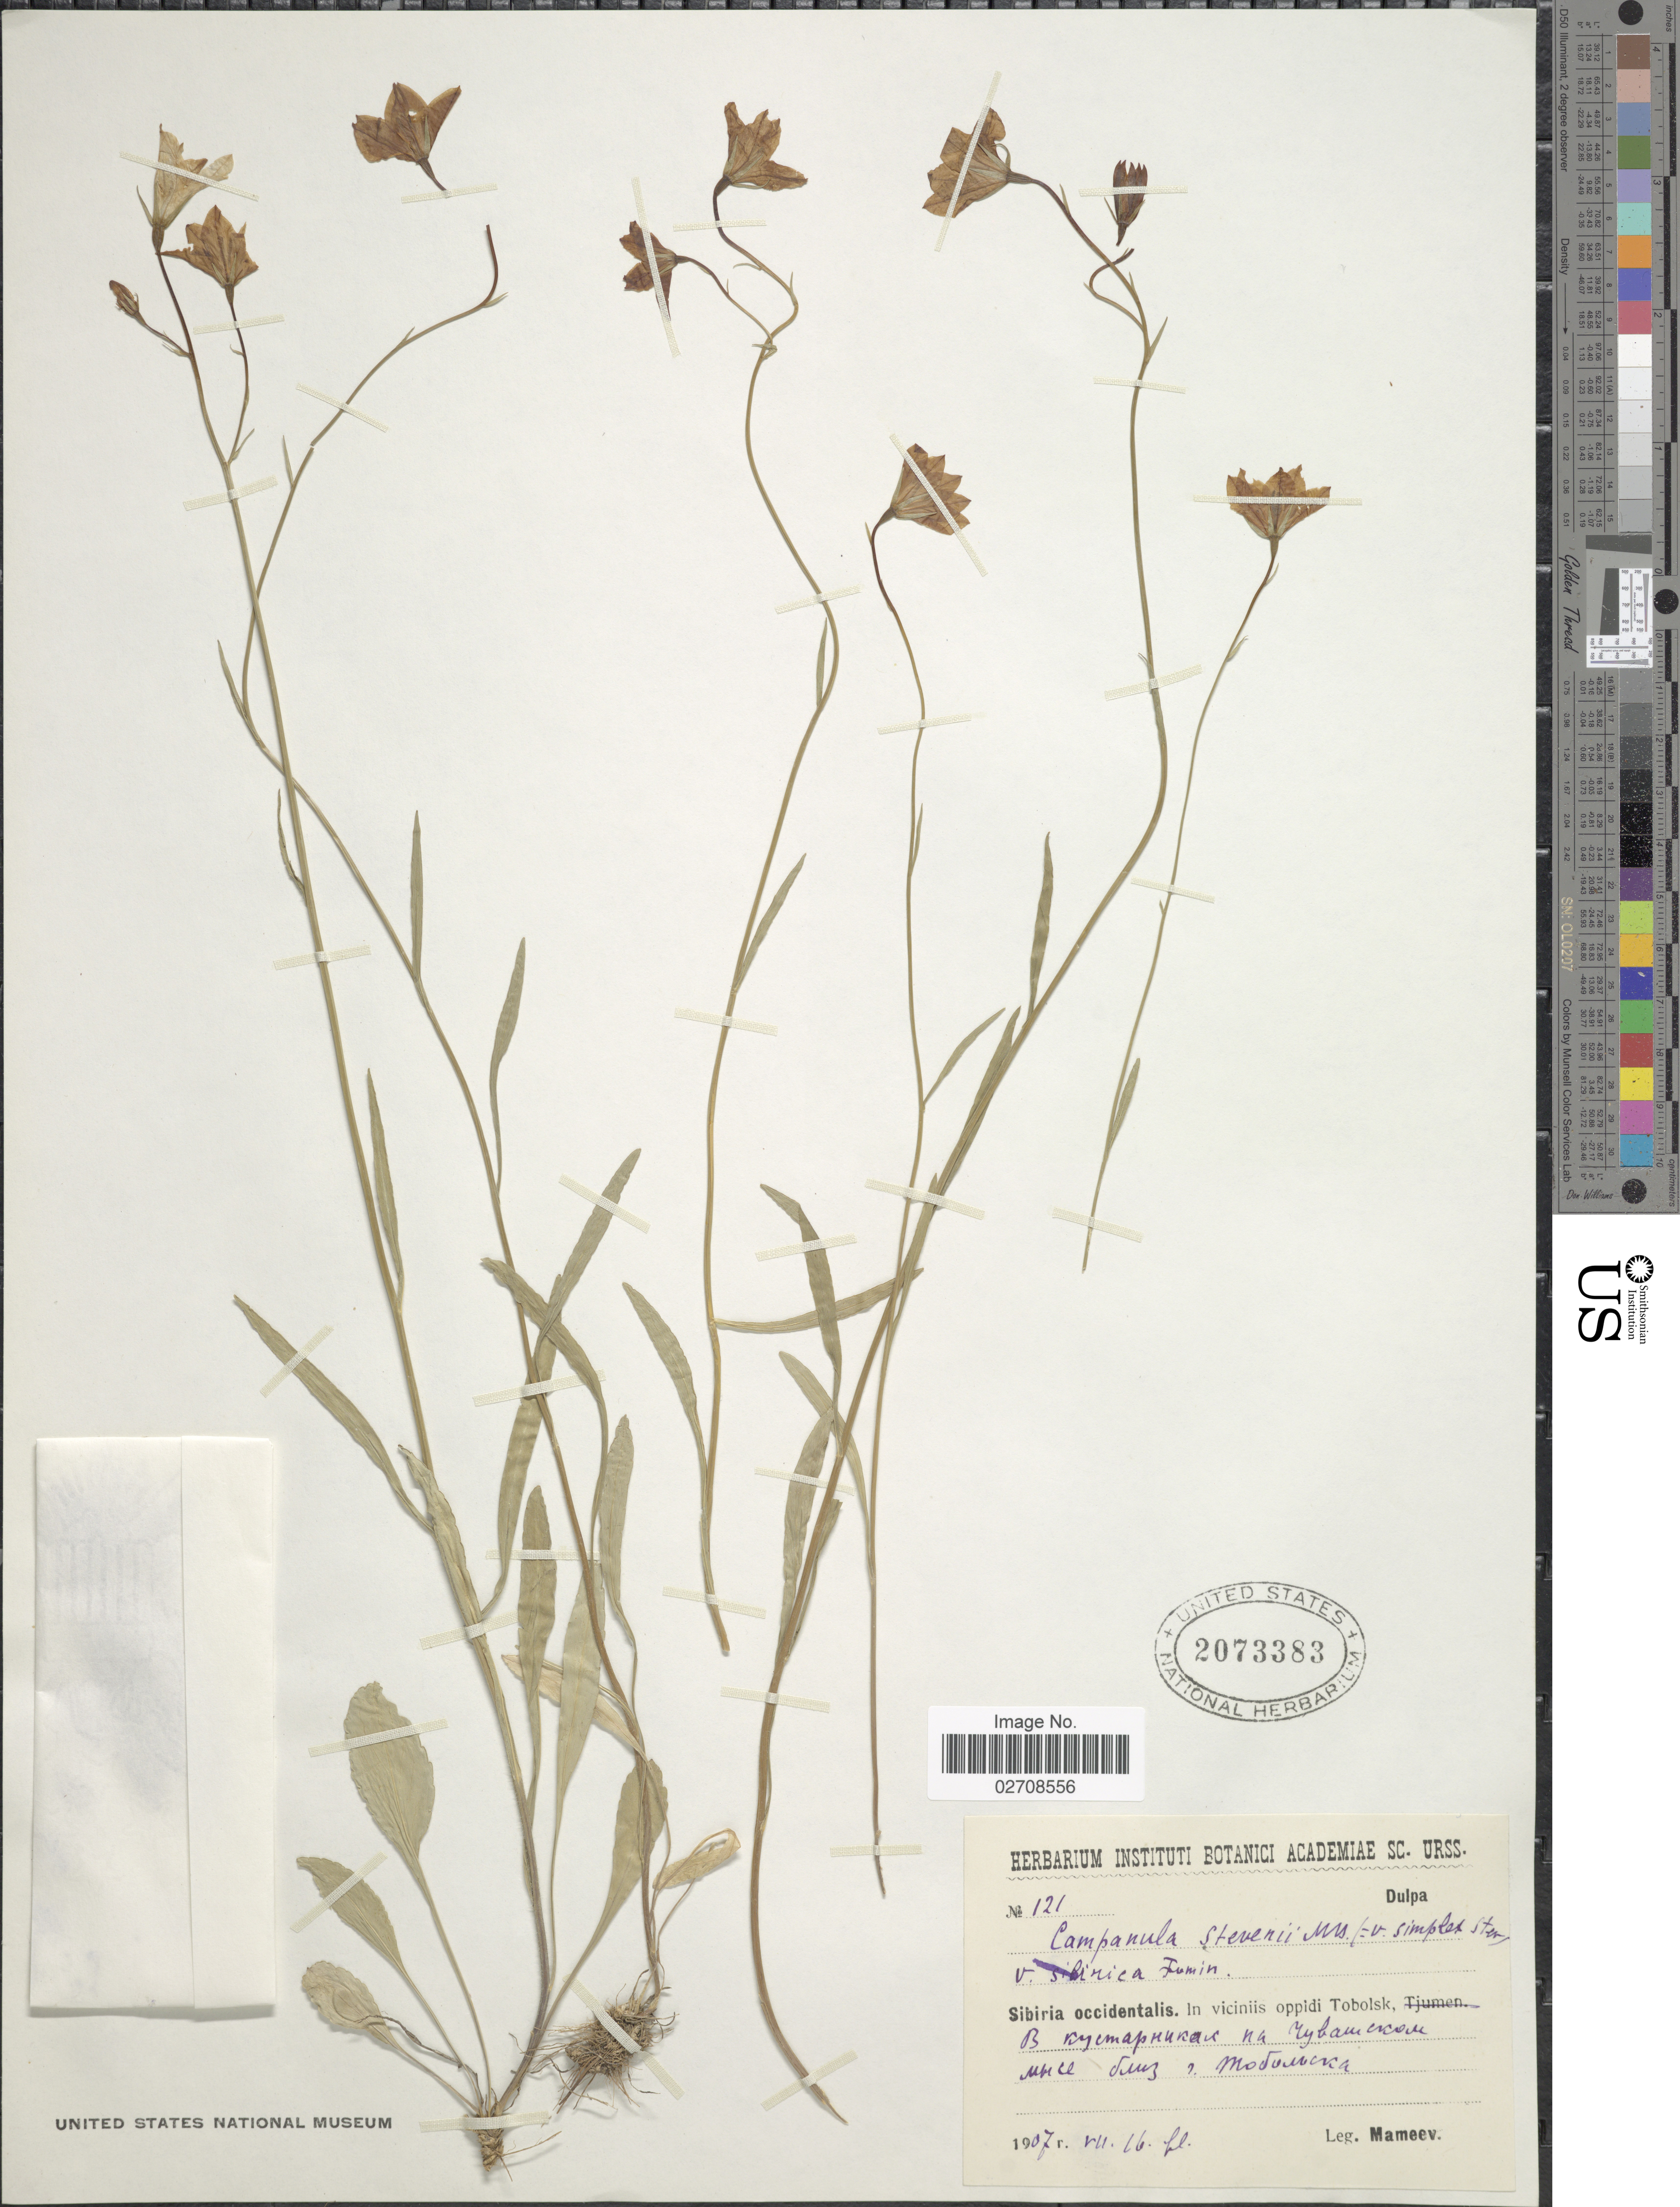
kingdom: Plantae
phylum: Tracheophyta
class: Magnoliopsida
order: Asterales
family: Campanulaceae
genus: Campanula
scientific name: Campanula stevenii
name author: M. Bieb.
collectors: Mameev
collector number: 121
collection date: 1907-07-16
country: Russian Federation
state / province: Tyumen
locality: Sibiria occidentalis: In viciniis oppidi Tobolsk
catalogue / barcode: US 2073383